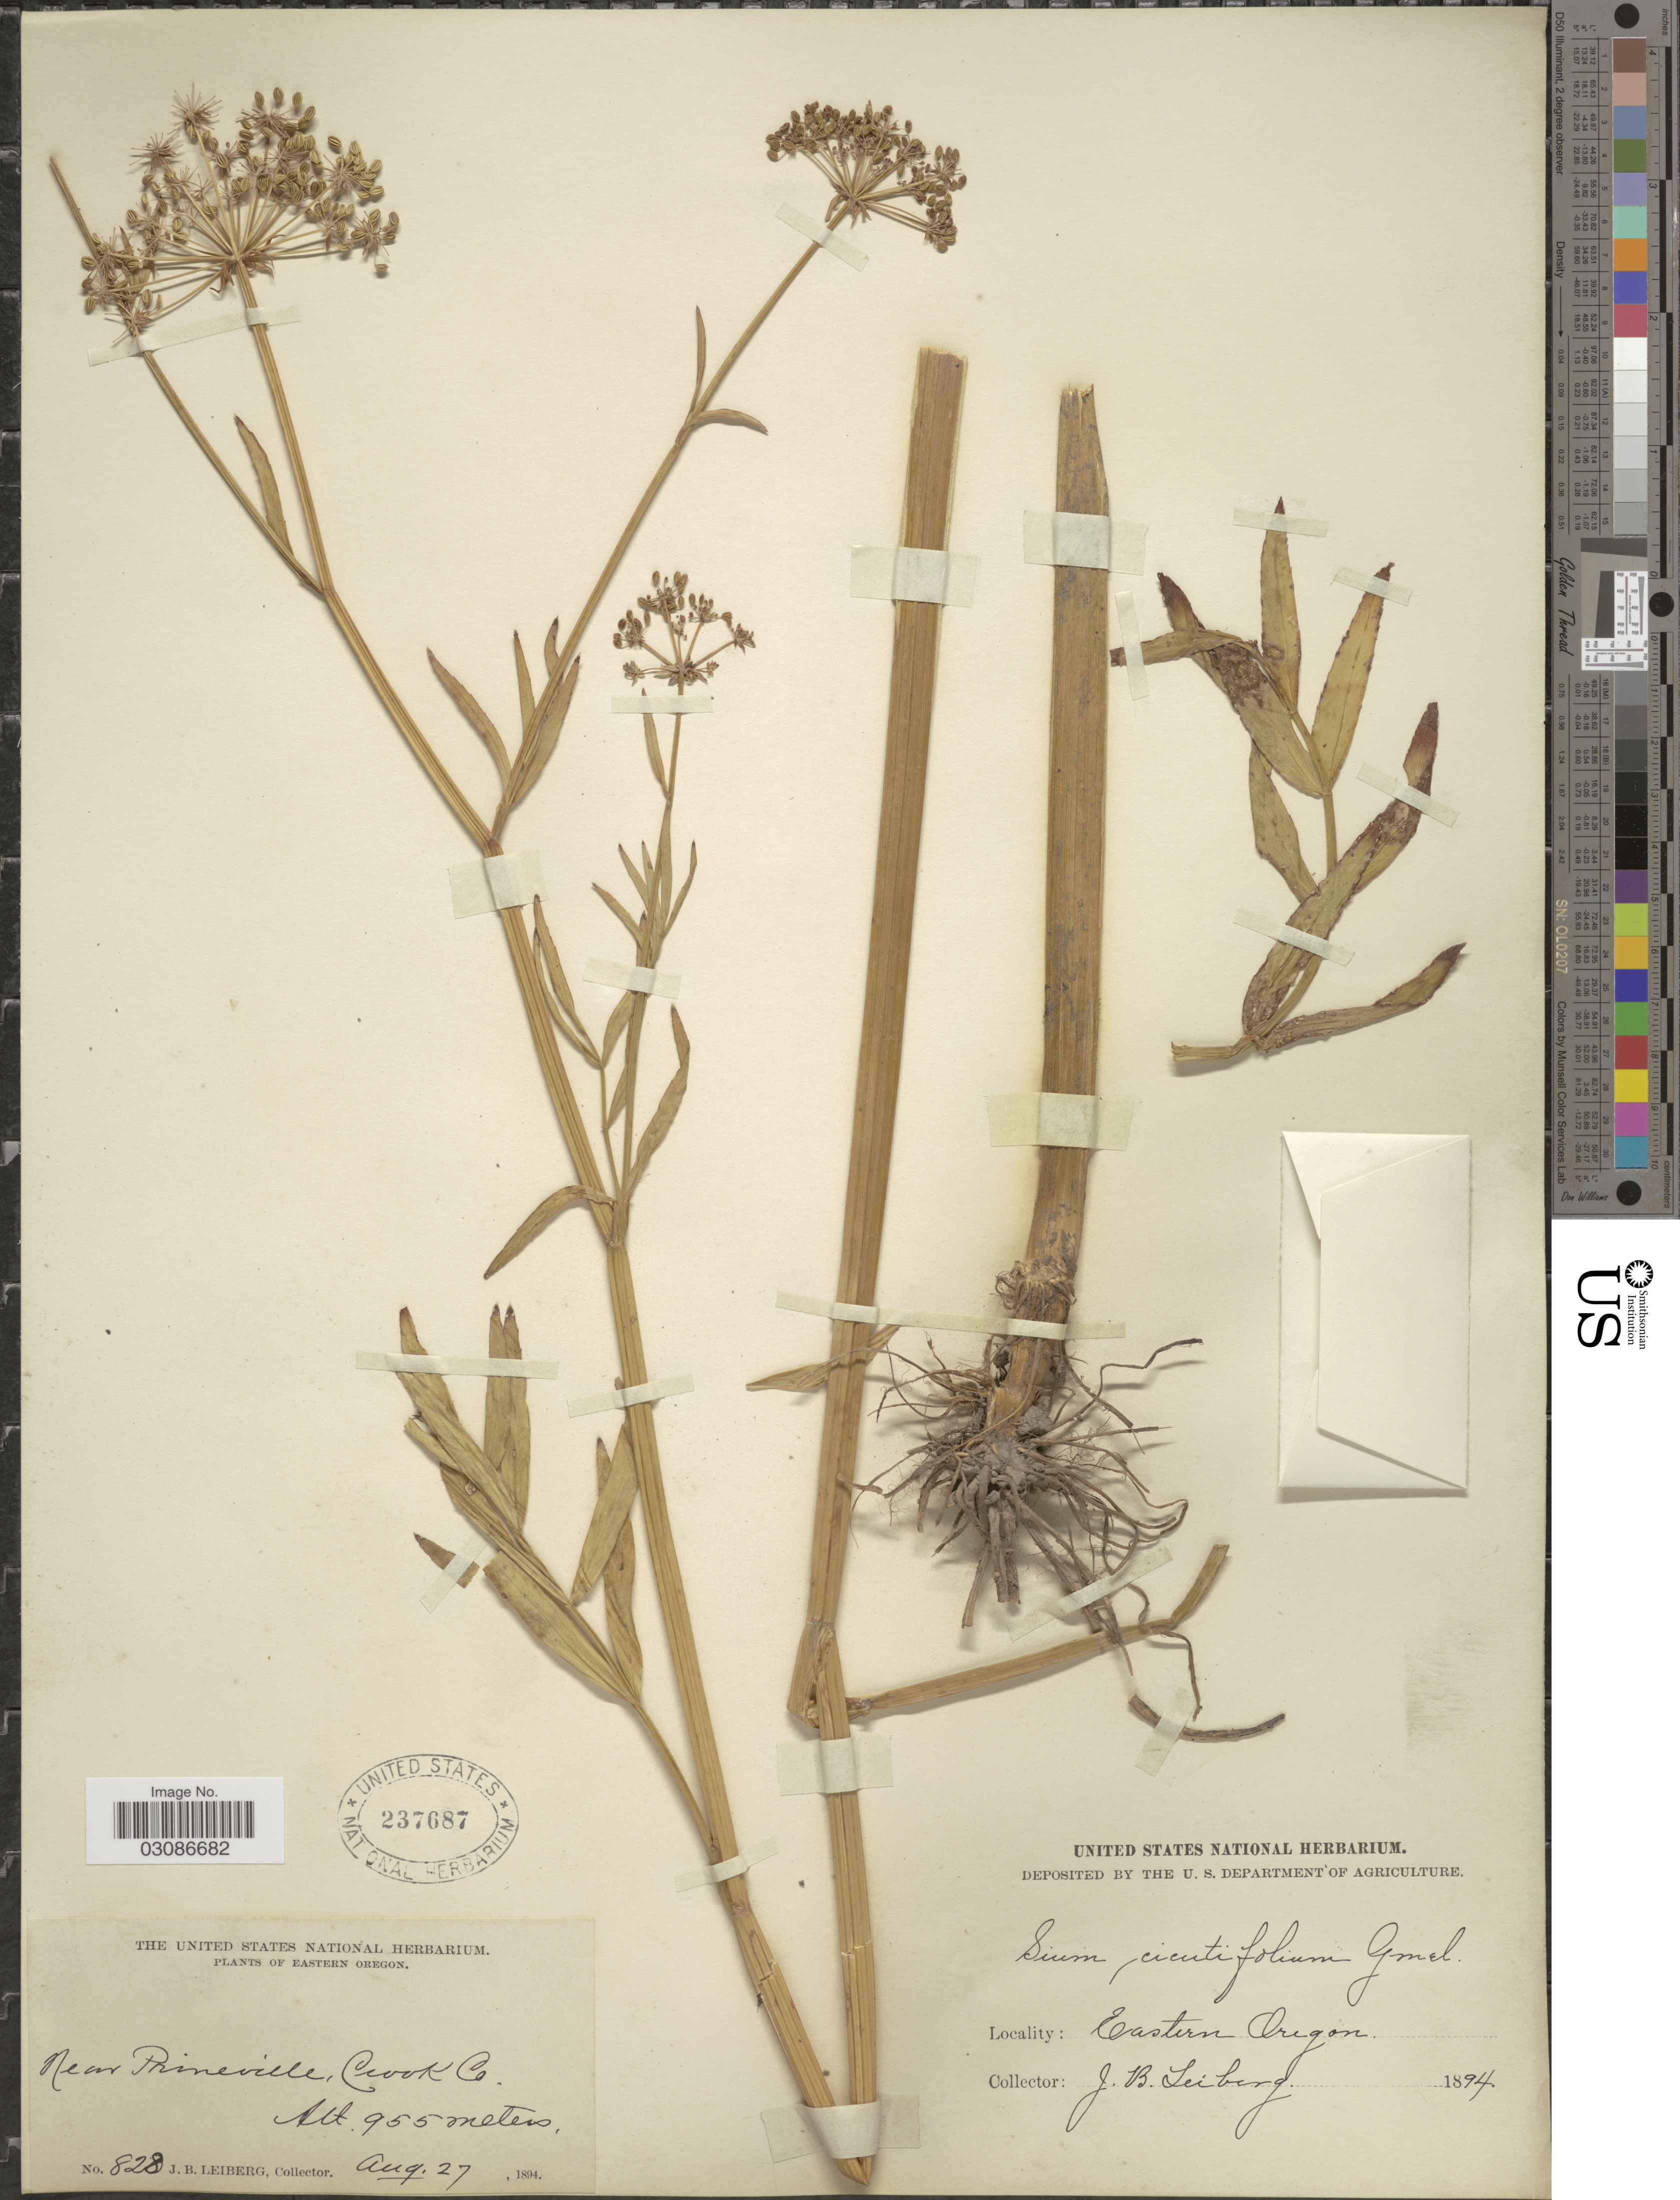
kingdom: Plantae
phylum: Tracheophyta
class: Magnoliopsida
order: Apiales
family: Apiaceae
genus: Sium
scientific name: Sium suave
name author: Walter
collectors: J. B. Leiberg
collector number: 828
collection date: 1894-08-27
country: United States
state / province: Oregon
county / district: Crook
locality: Eastern Oregon. Near Prineville, Crook Co.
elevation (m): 955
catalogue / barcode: US 237687